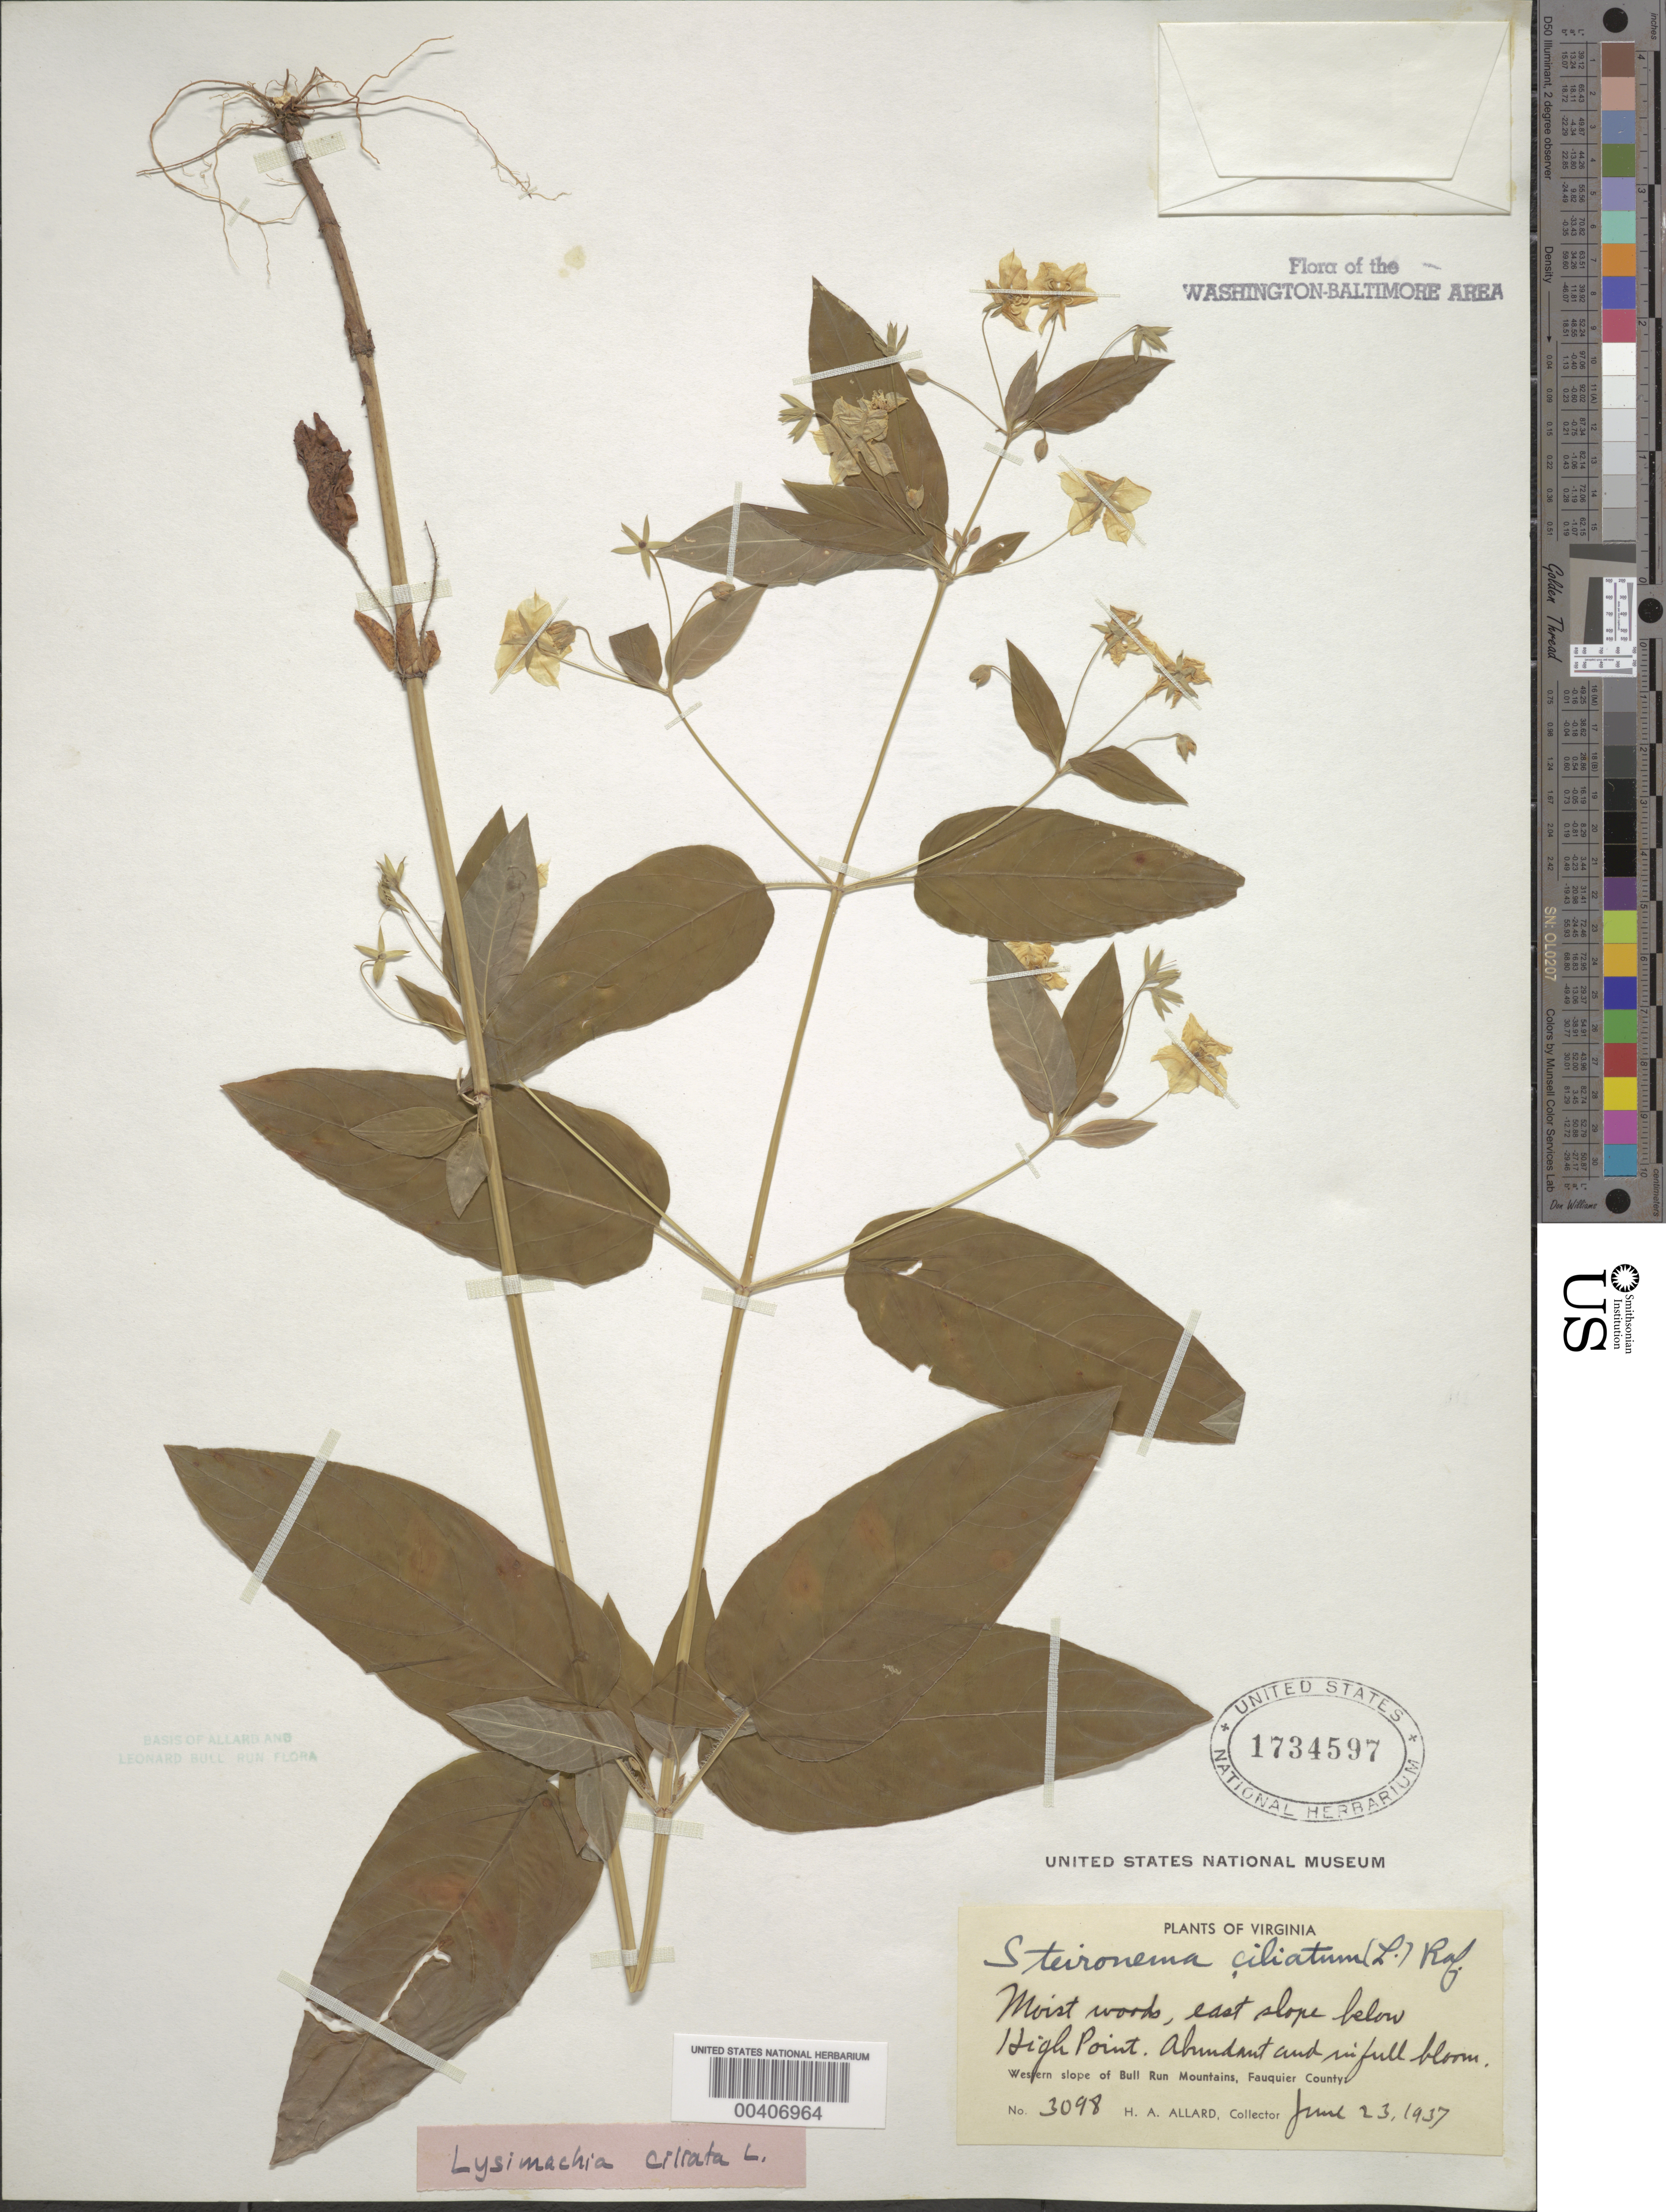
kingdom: Plantae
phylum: Tracheophyta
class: Magnoliopsida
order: Ericales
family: Primulaceae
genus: Lysimachia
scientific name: Lysimachia ciliata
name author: L.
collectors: H. A. Allard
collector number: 3098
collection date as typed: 23 Jun 1937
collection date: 1937-06-23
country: United States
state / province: Virginia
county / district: Fauquier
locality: Below High Point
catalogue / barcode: US 1734597